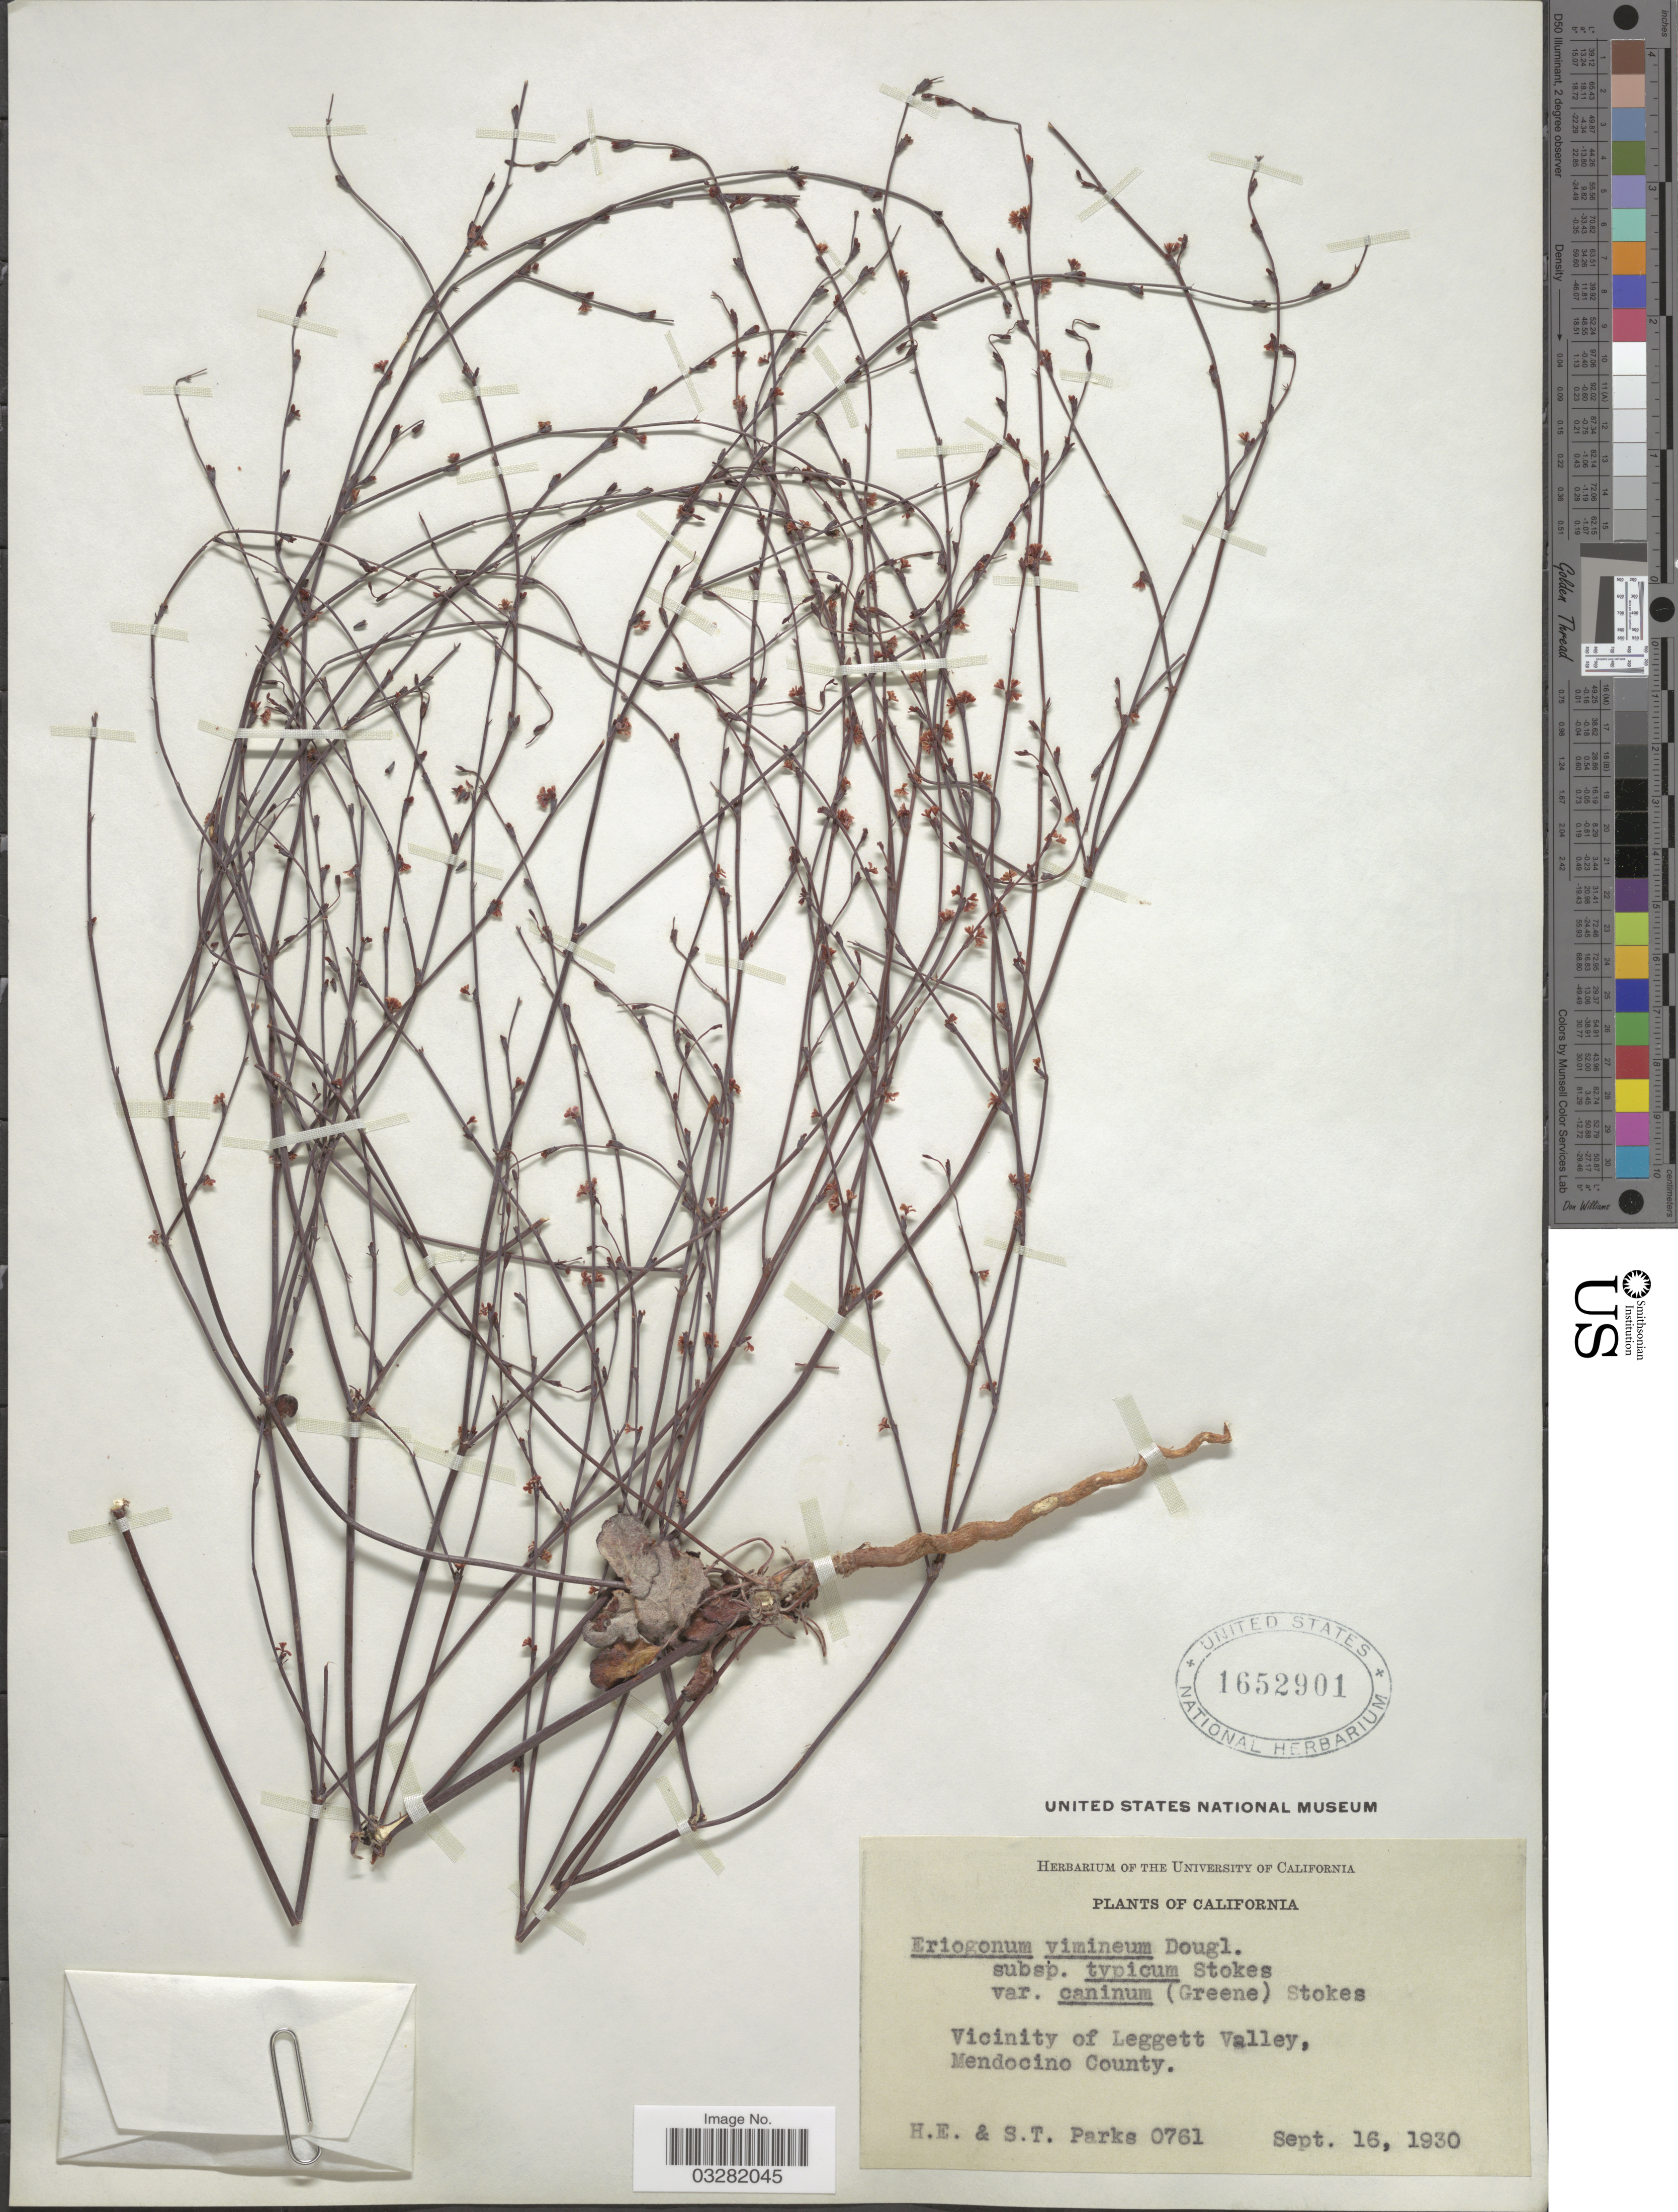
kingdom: Plantae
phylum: Tracheophyta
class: Magnoliopsida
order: Caryophyllales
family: Polygonaceae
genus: Eriogonum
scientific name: Eriogonum vimineum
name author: Douglas ex Benth.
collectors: H. E. Parks & S. Parks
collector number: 0761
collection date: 1930-09-16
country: United States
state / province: California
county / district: Mendocino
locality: Vicinity of Leggett Valley, Mendocino County.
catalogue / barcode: US 1652901